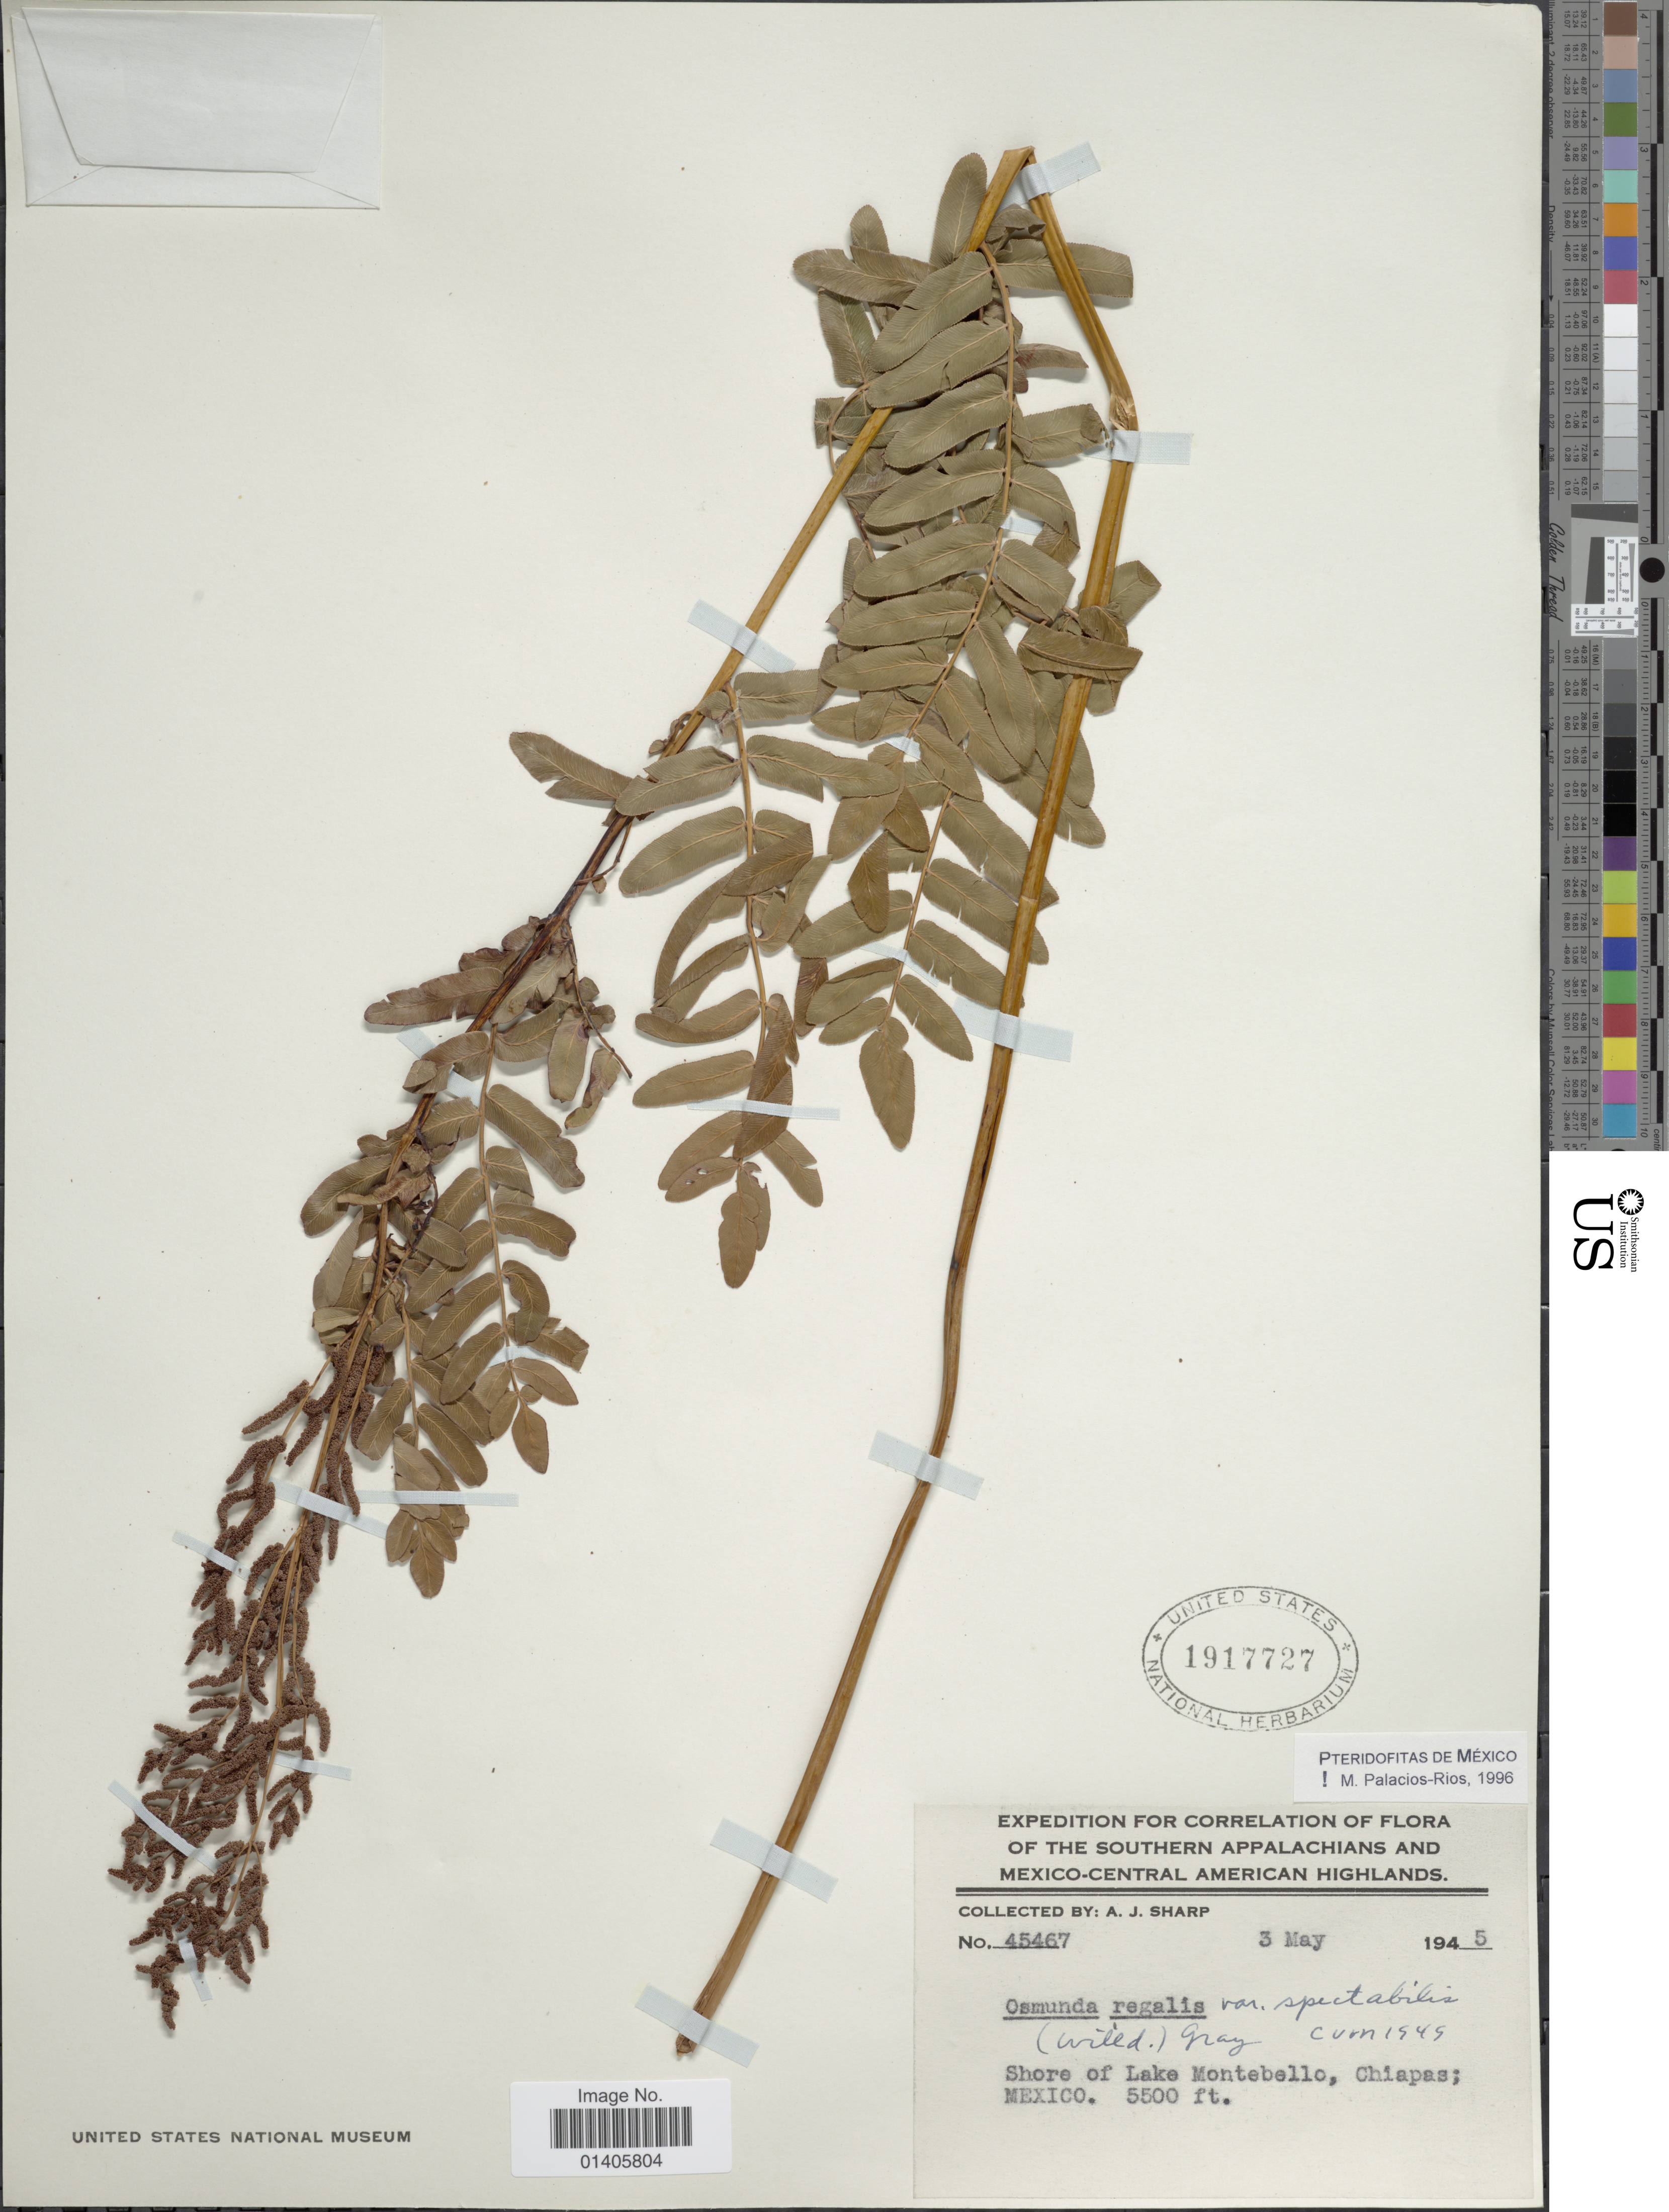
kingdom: Plantae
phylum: Tracheophyta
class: Polypodiopsida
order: Osmundales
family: Osmundaceae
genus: Osmunda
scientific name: Osmunda regalis var. spectabilis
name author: (Willd.) A. Gray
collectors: A. J. Sharp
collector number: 45467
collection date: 1945-05-03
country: Mexico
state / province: Chiapas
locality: The southern Appalachians and Mexico-Central American Highlands, Shore of Lake Montebello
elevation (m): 1676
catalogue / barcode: US 1917727